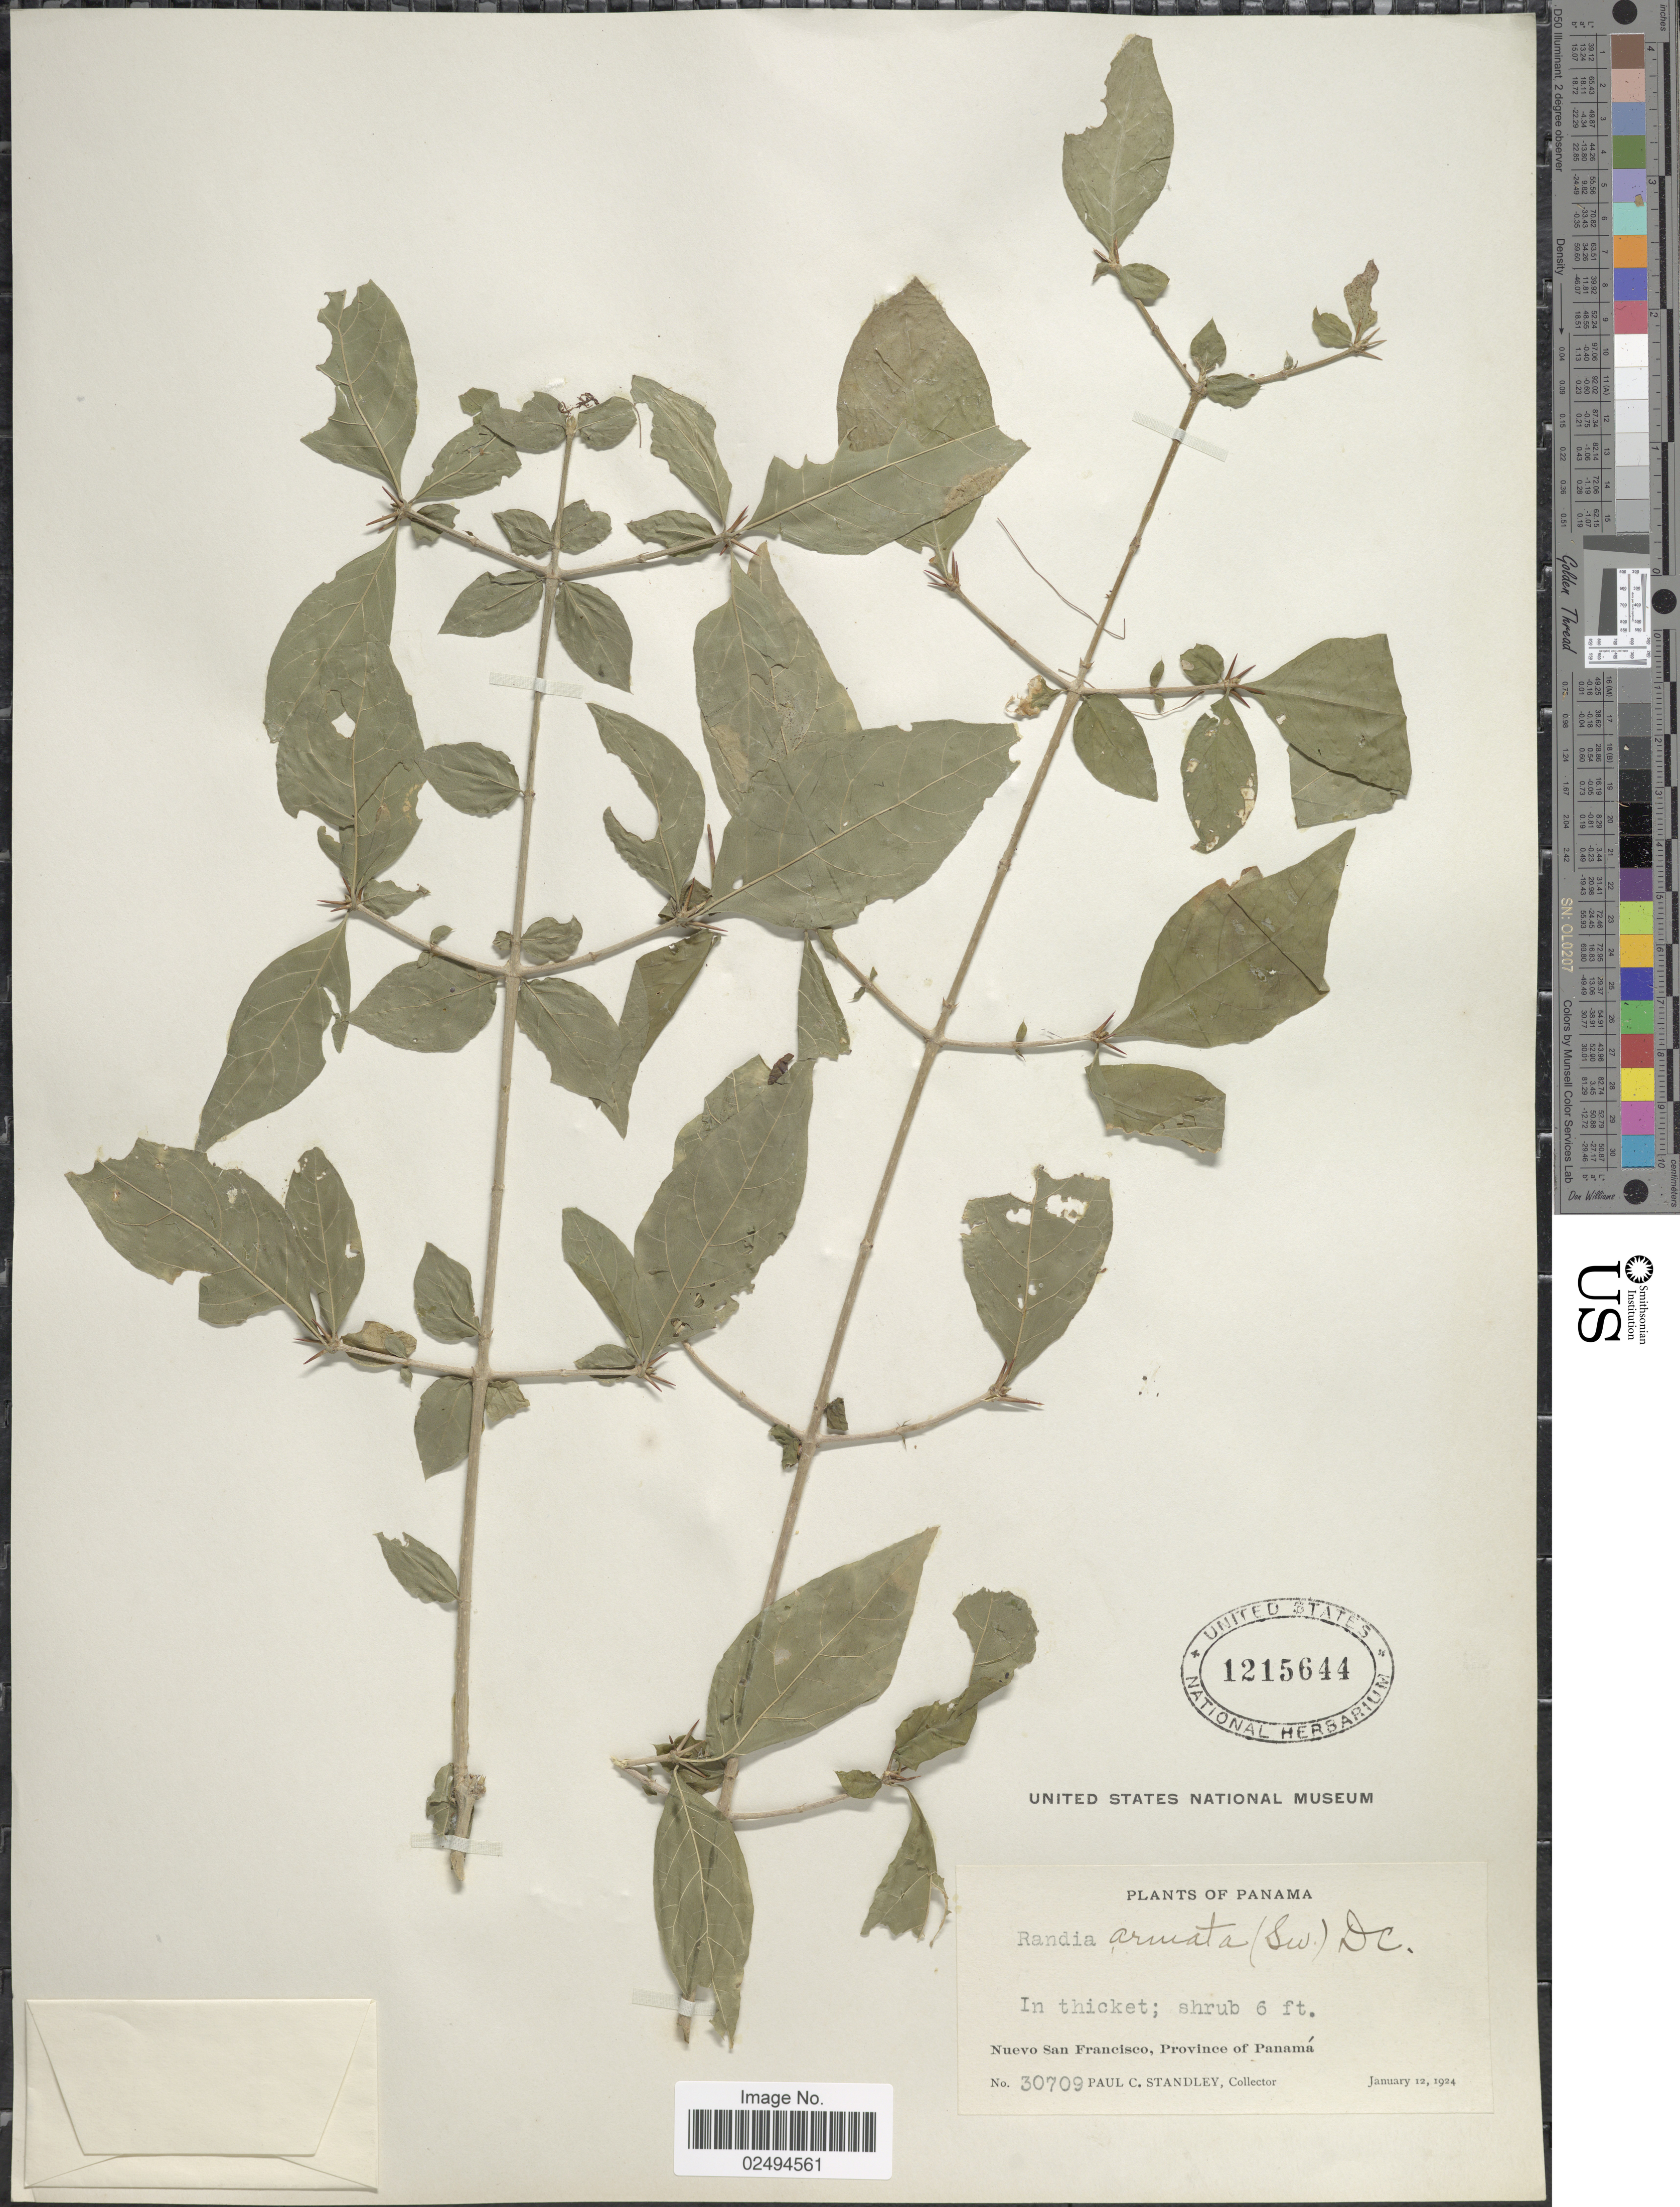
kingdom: Plantae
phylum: Tracheophyta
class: Magnoliopsida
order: Gentianales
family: Rubiaceae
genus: Randia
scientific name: Randia armata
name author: (Sw.) DC.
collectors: P. C. Standley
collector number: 30709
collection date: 1924-01-12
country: Panama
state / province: Panamá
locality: Nuevo San Francisco, Province of Panama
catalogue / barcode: US 1215644